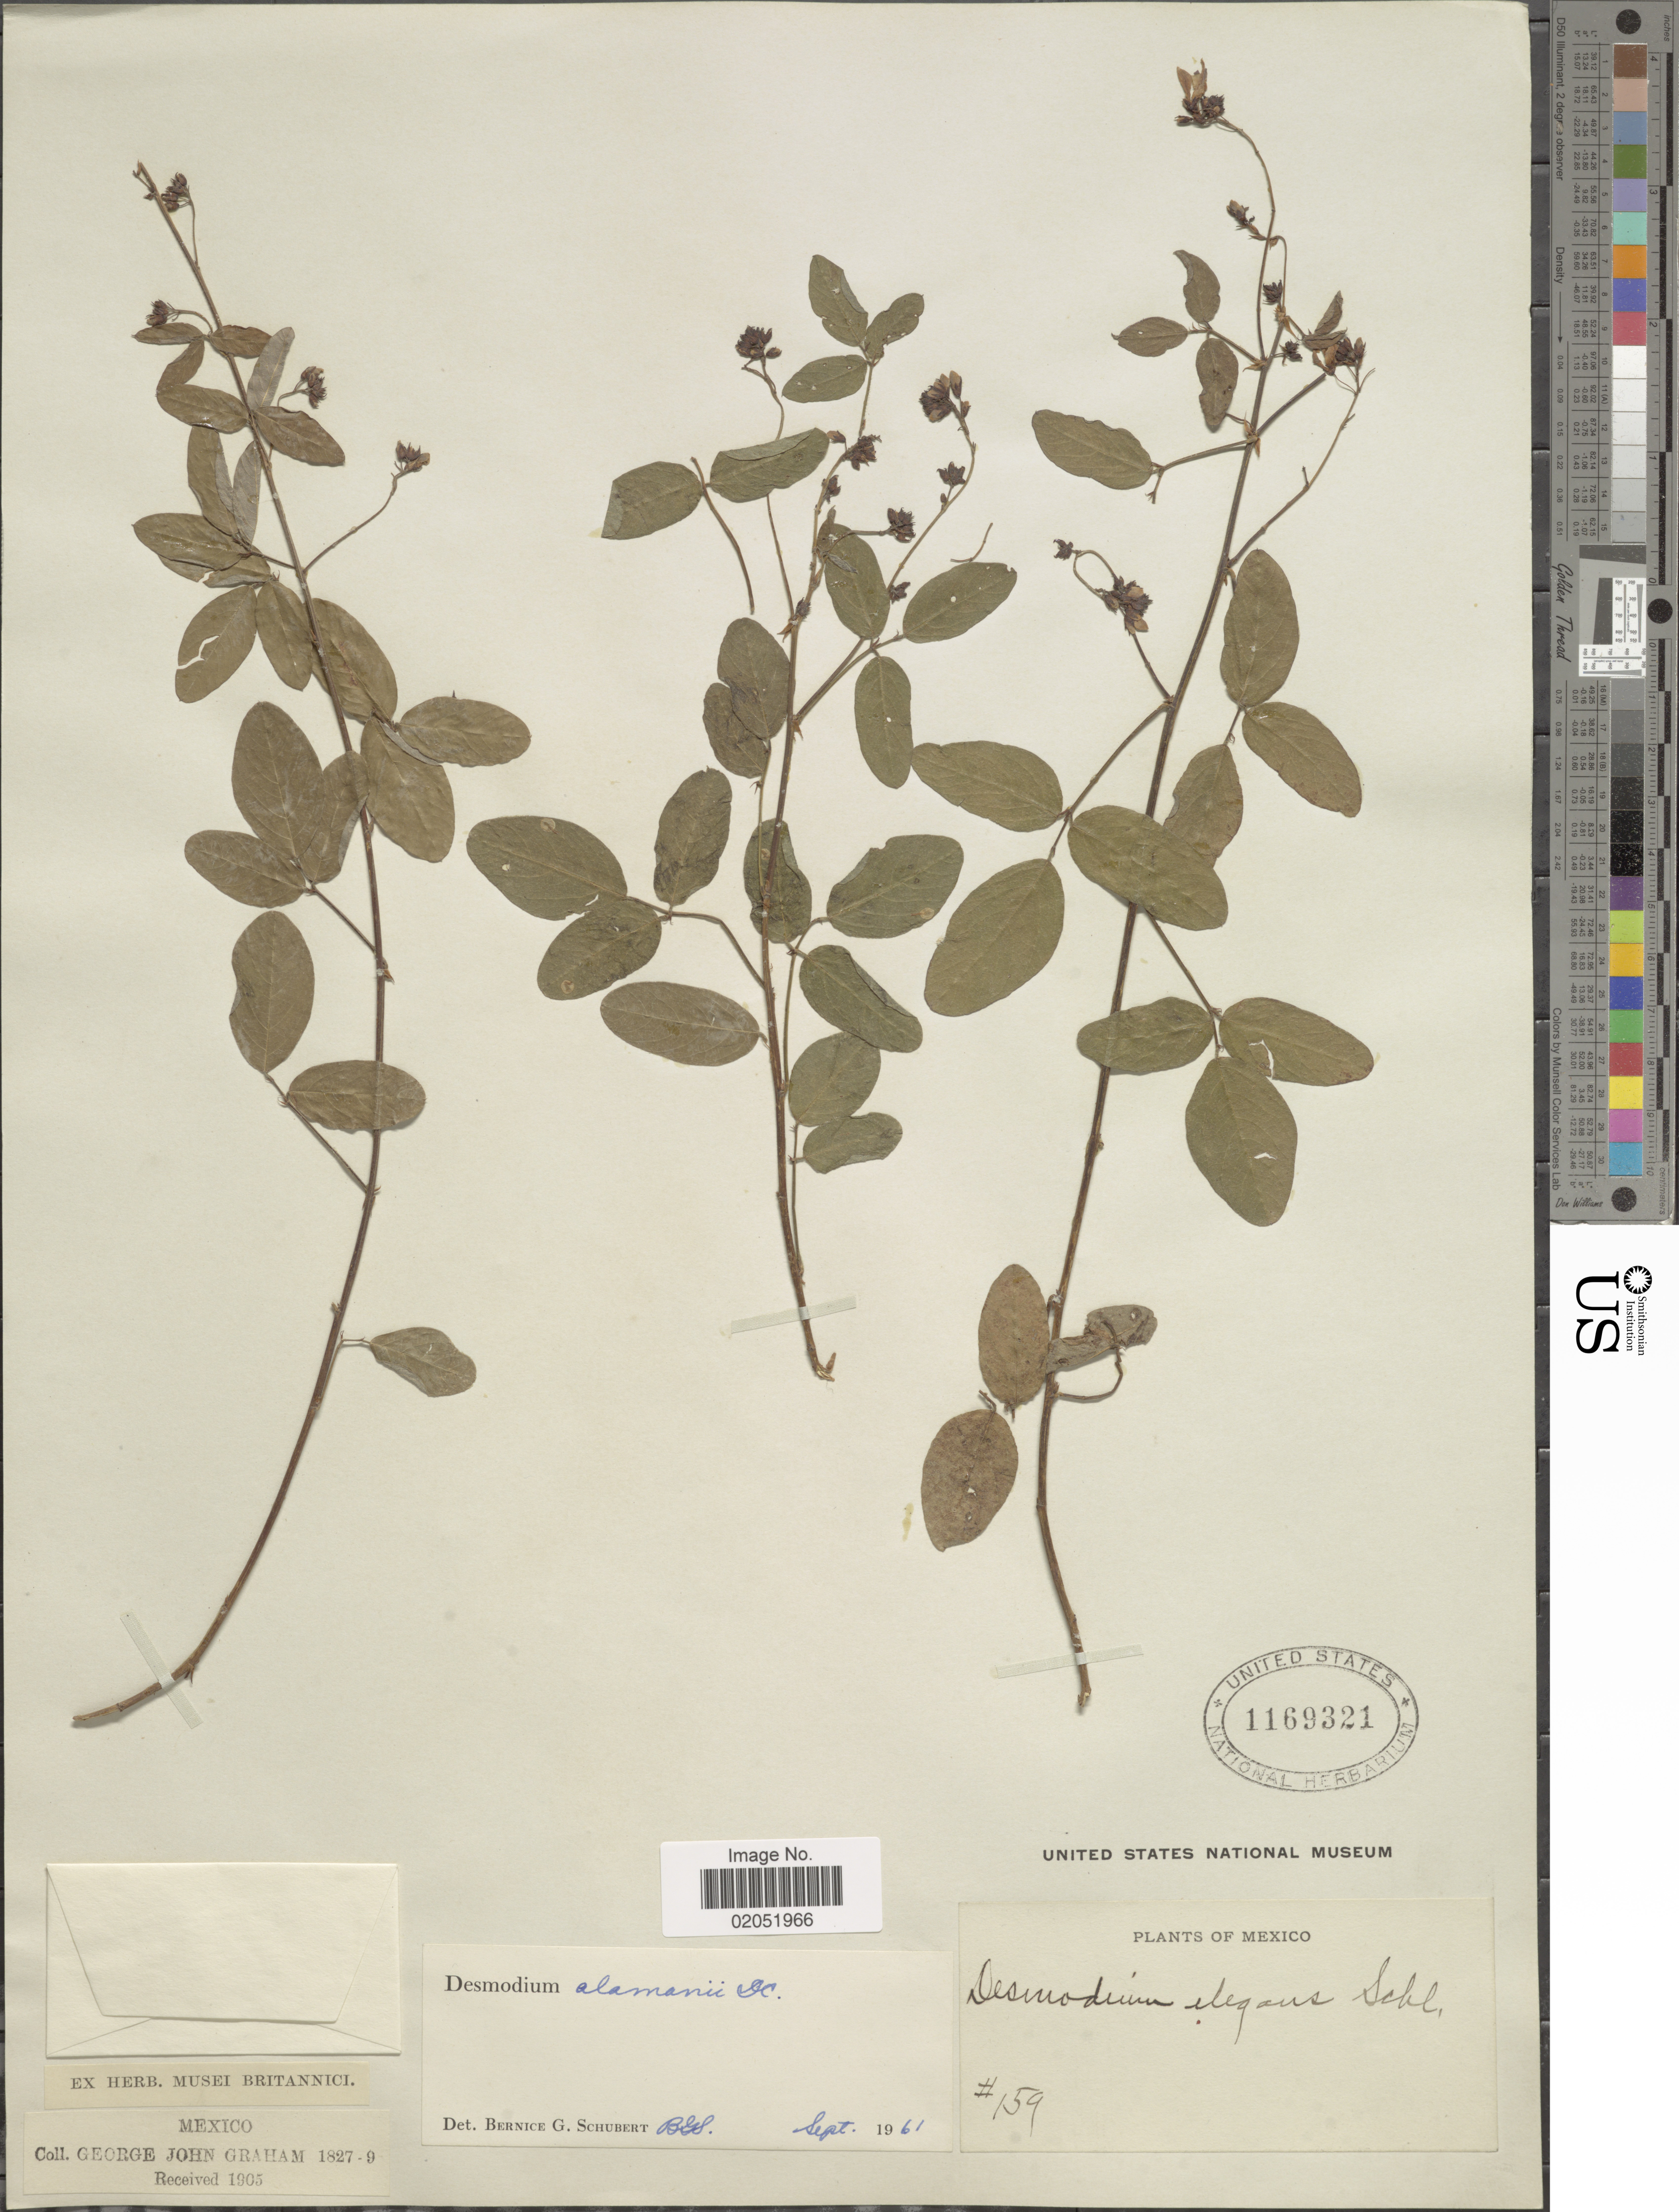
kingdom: Plantae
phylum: Tracheophyta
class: Magnoliopsida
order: Fabales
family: Fabaceae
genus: Desmodium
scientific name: Desmodium alamanii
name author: DC.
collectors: G. Graham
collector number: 159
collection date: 1827/1829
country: Mexico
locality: Mexico.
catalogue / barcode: US 1169321